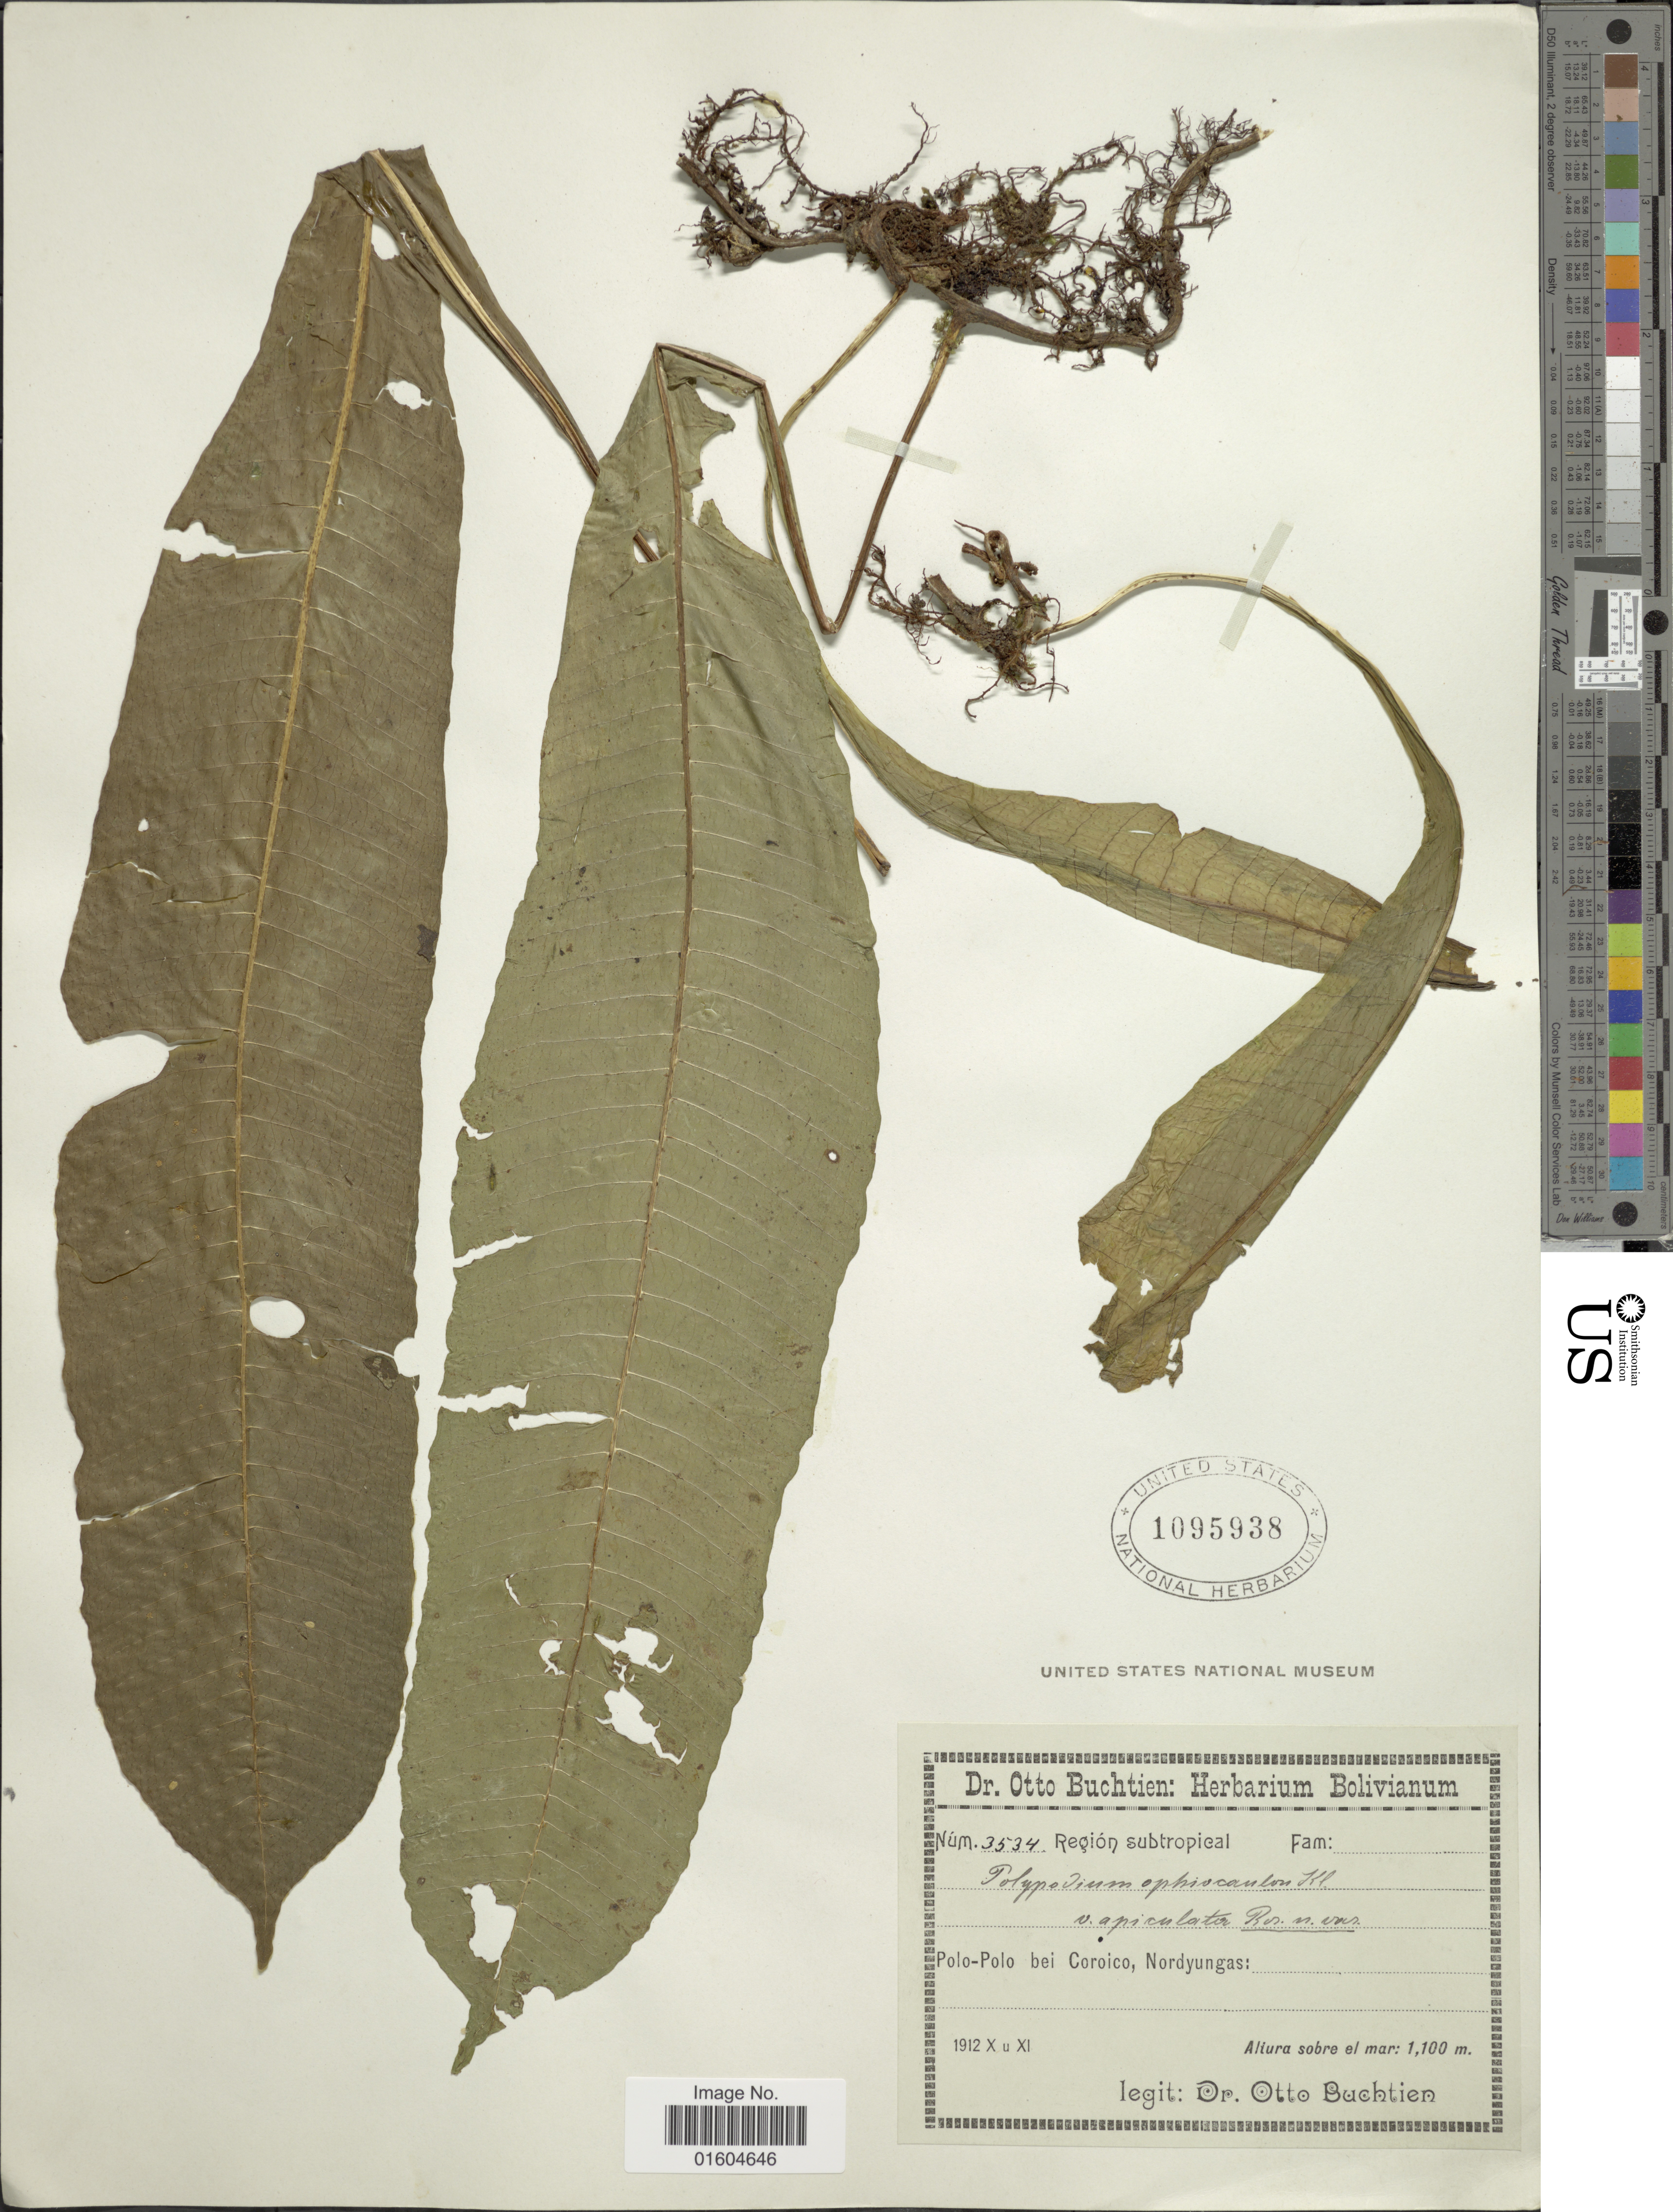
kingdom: Plantae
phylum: Tracheophyta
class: Polypodiopsida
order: Polypodiales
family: Polypodiaceae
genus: Campyloneurum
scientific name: Campyloneurum ophiocaulon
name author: (Klotzsch) Fée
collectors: O. Buchtien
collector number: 3534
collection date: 1912-10/1912-11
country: Bolivia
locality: Bolivianum. Polo-Polo bei Coroico, Nordyungas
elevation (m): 1100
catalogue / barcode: US 1095938